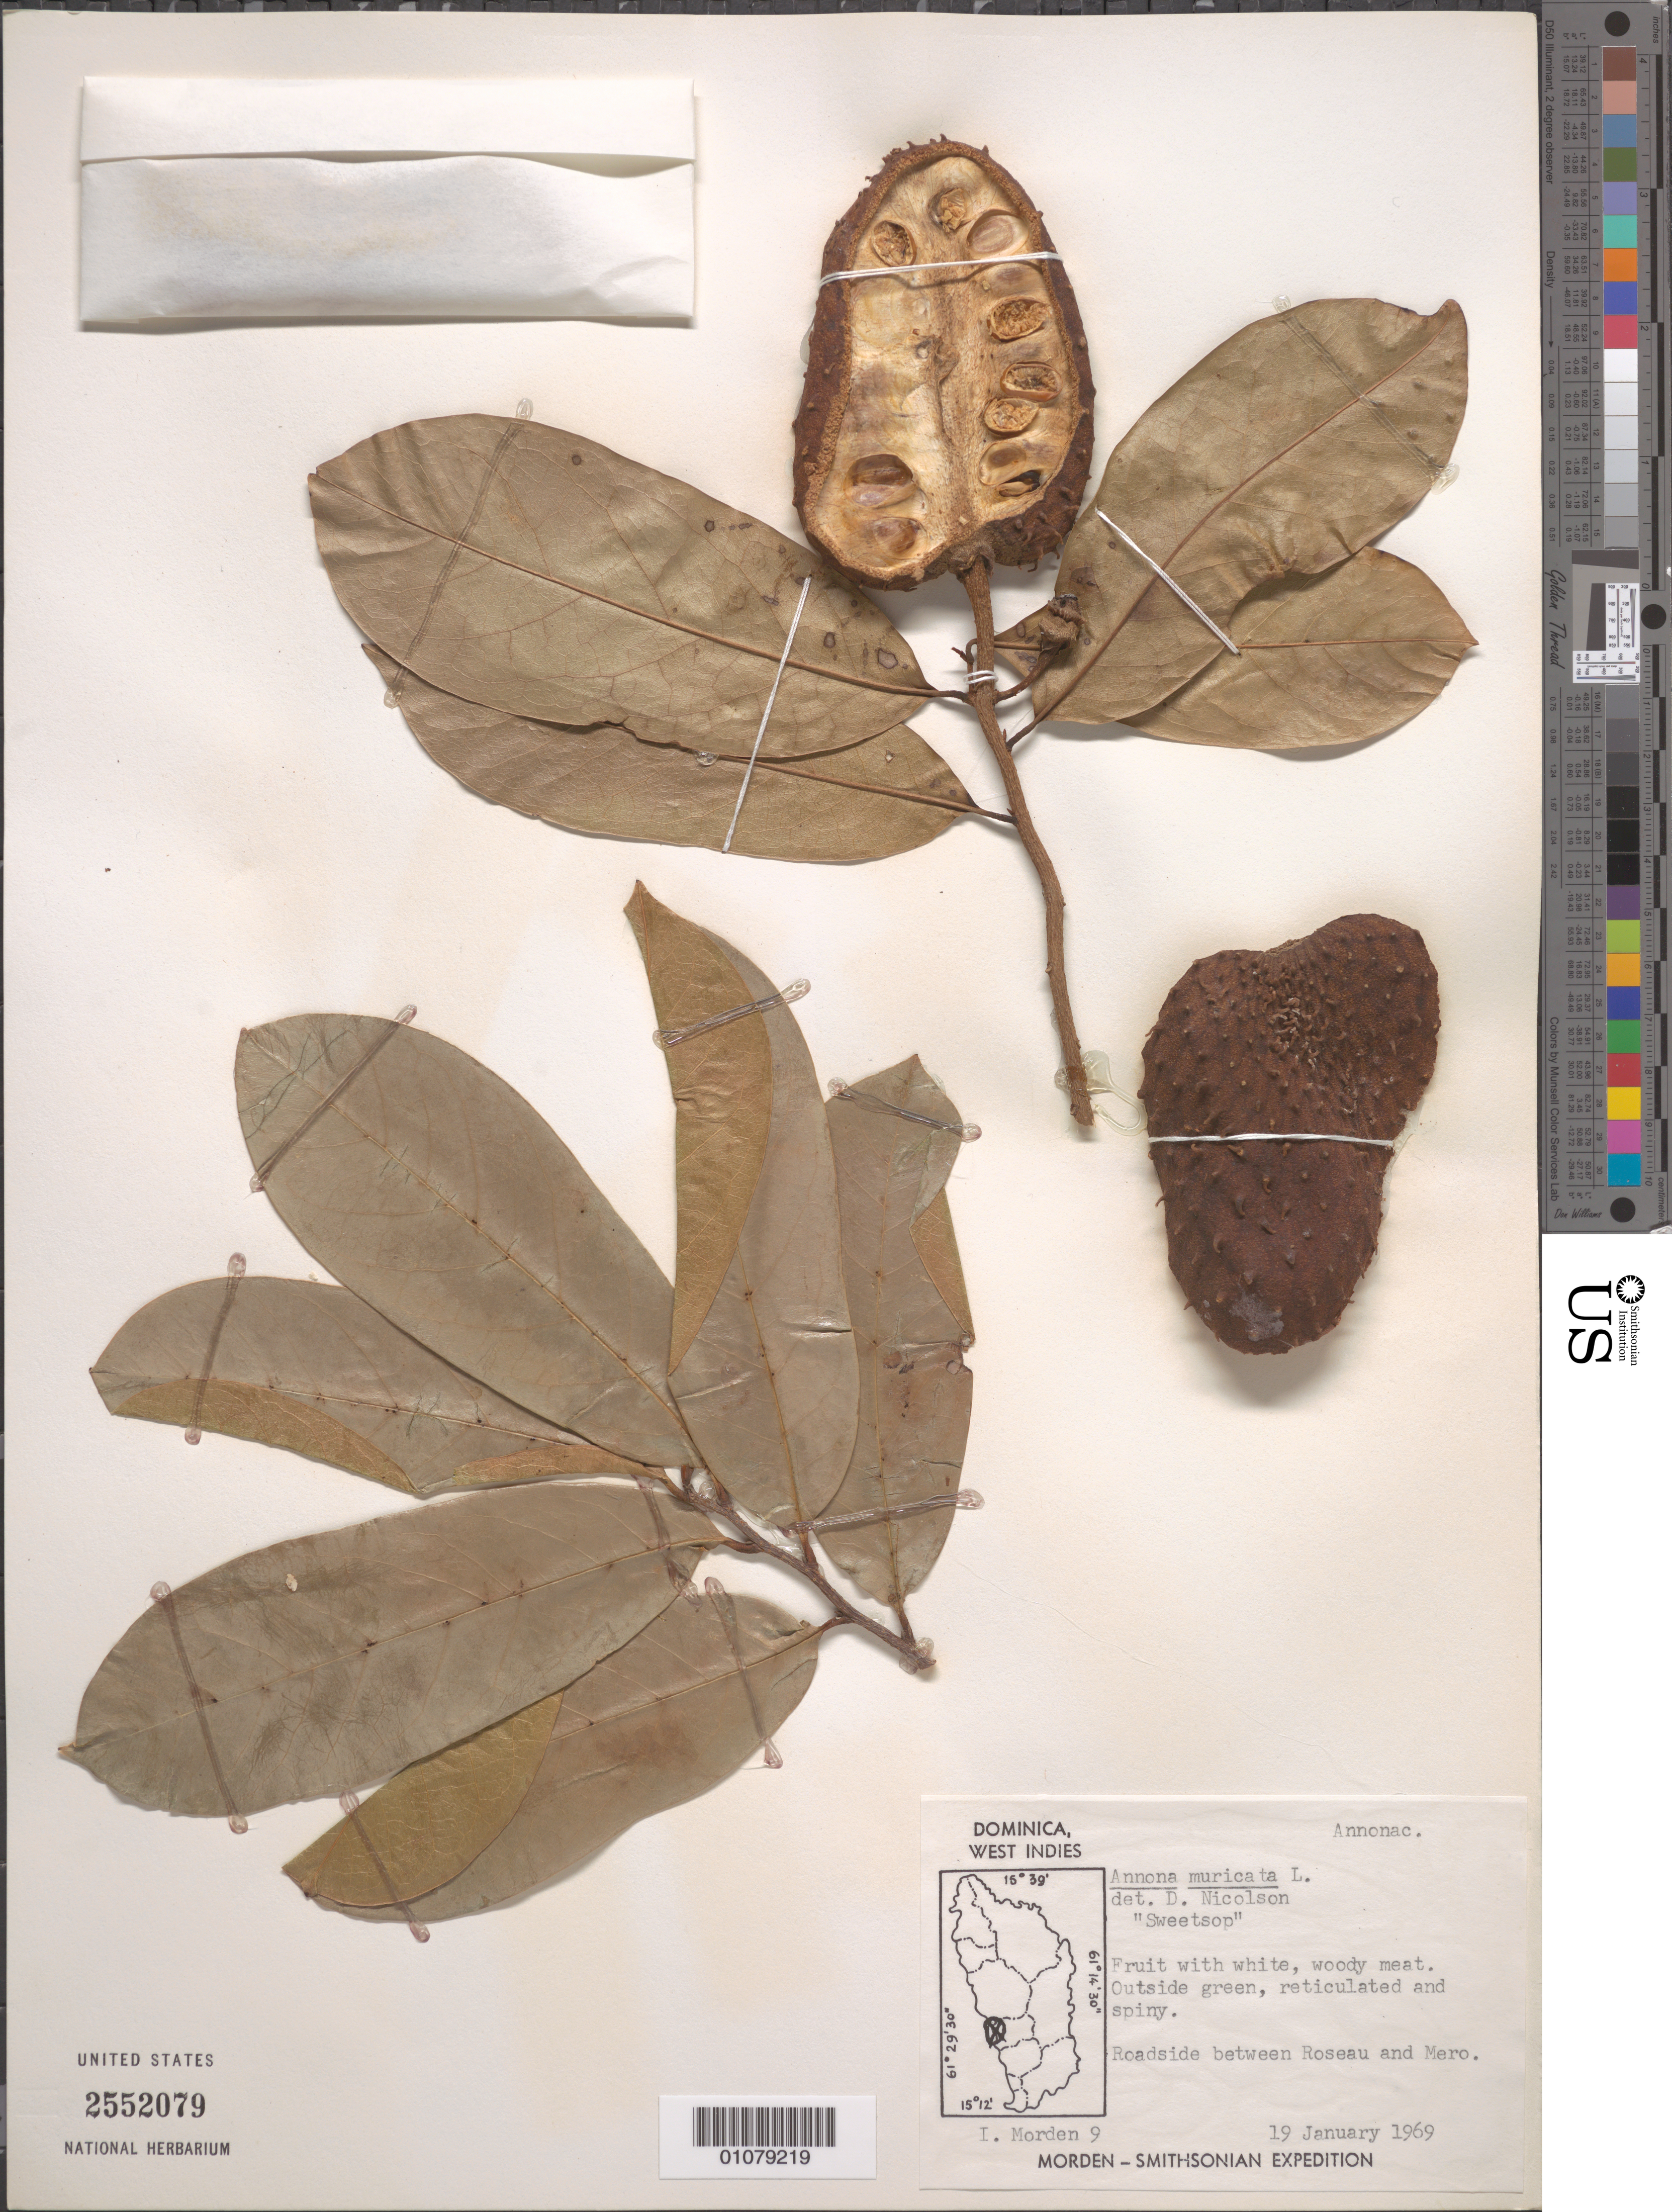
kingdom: Plantae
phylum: Tracheophyta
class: Magnoliopsida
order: Magnoliales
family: Annonaceae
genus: Annona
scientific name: Annona muricata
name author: L.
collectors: I. Morden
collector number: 9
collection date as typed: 19 Jan 1969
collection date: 1969-01-19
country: Dominica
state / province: St. Paul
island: Dominica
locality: Roadside between Roseau and Mero.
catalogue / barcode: US 2552079